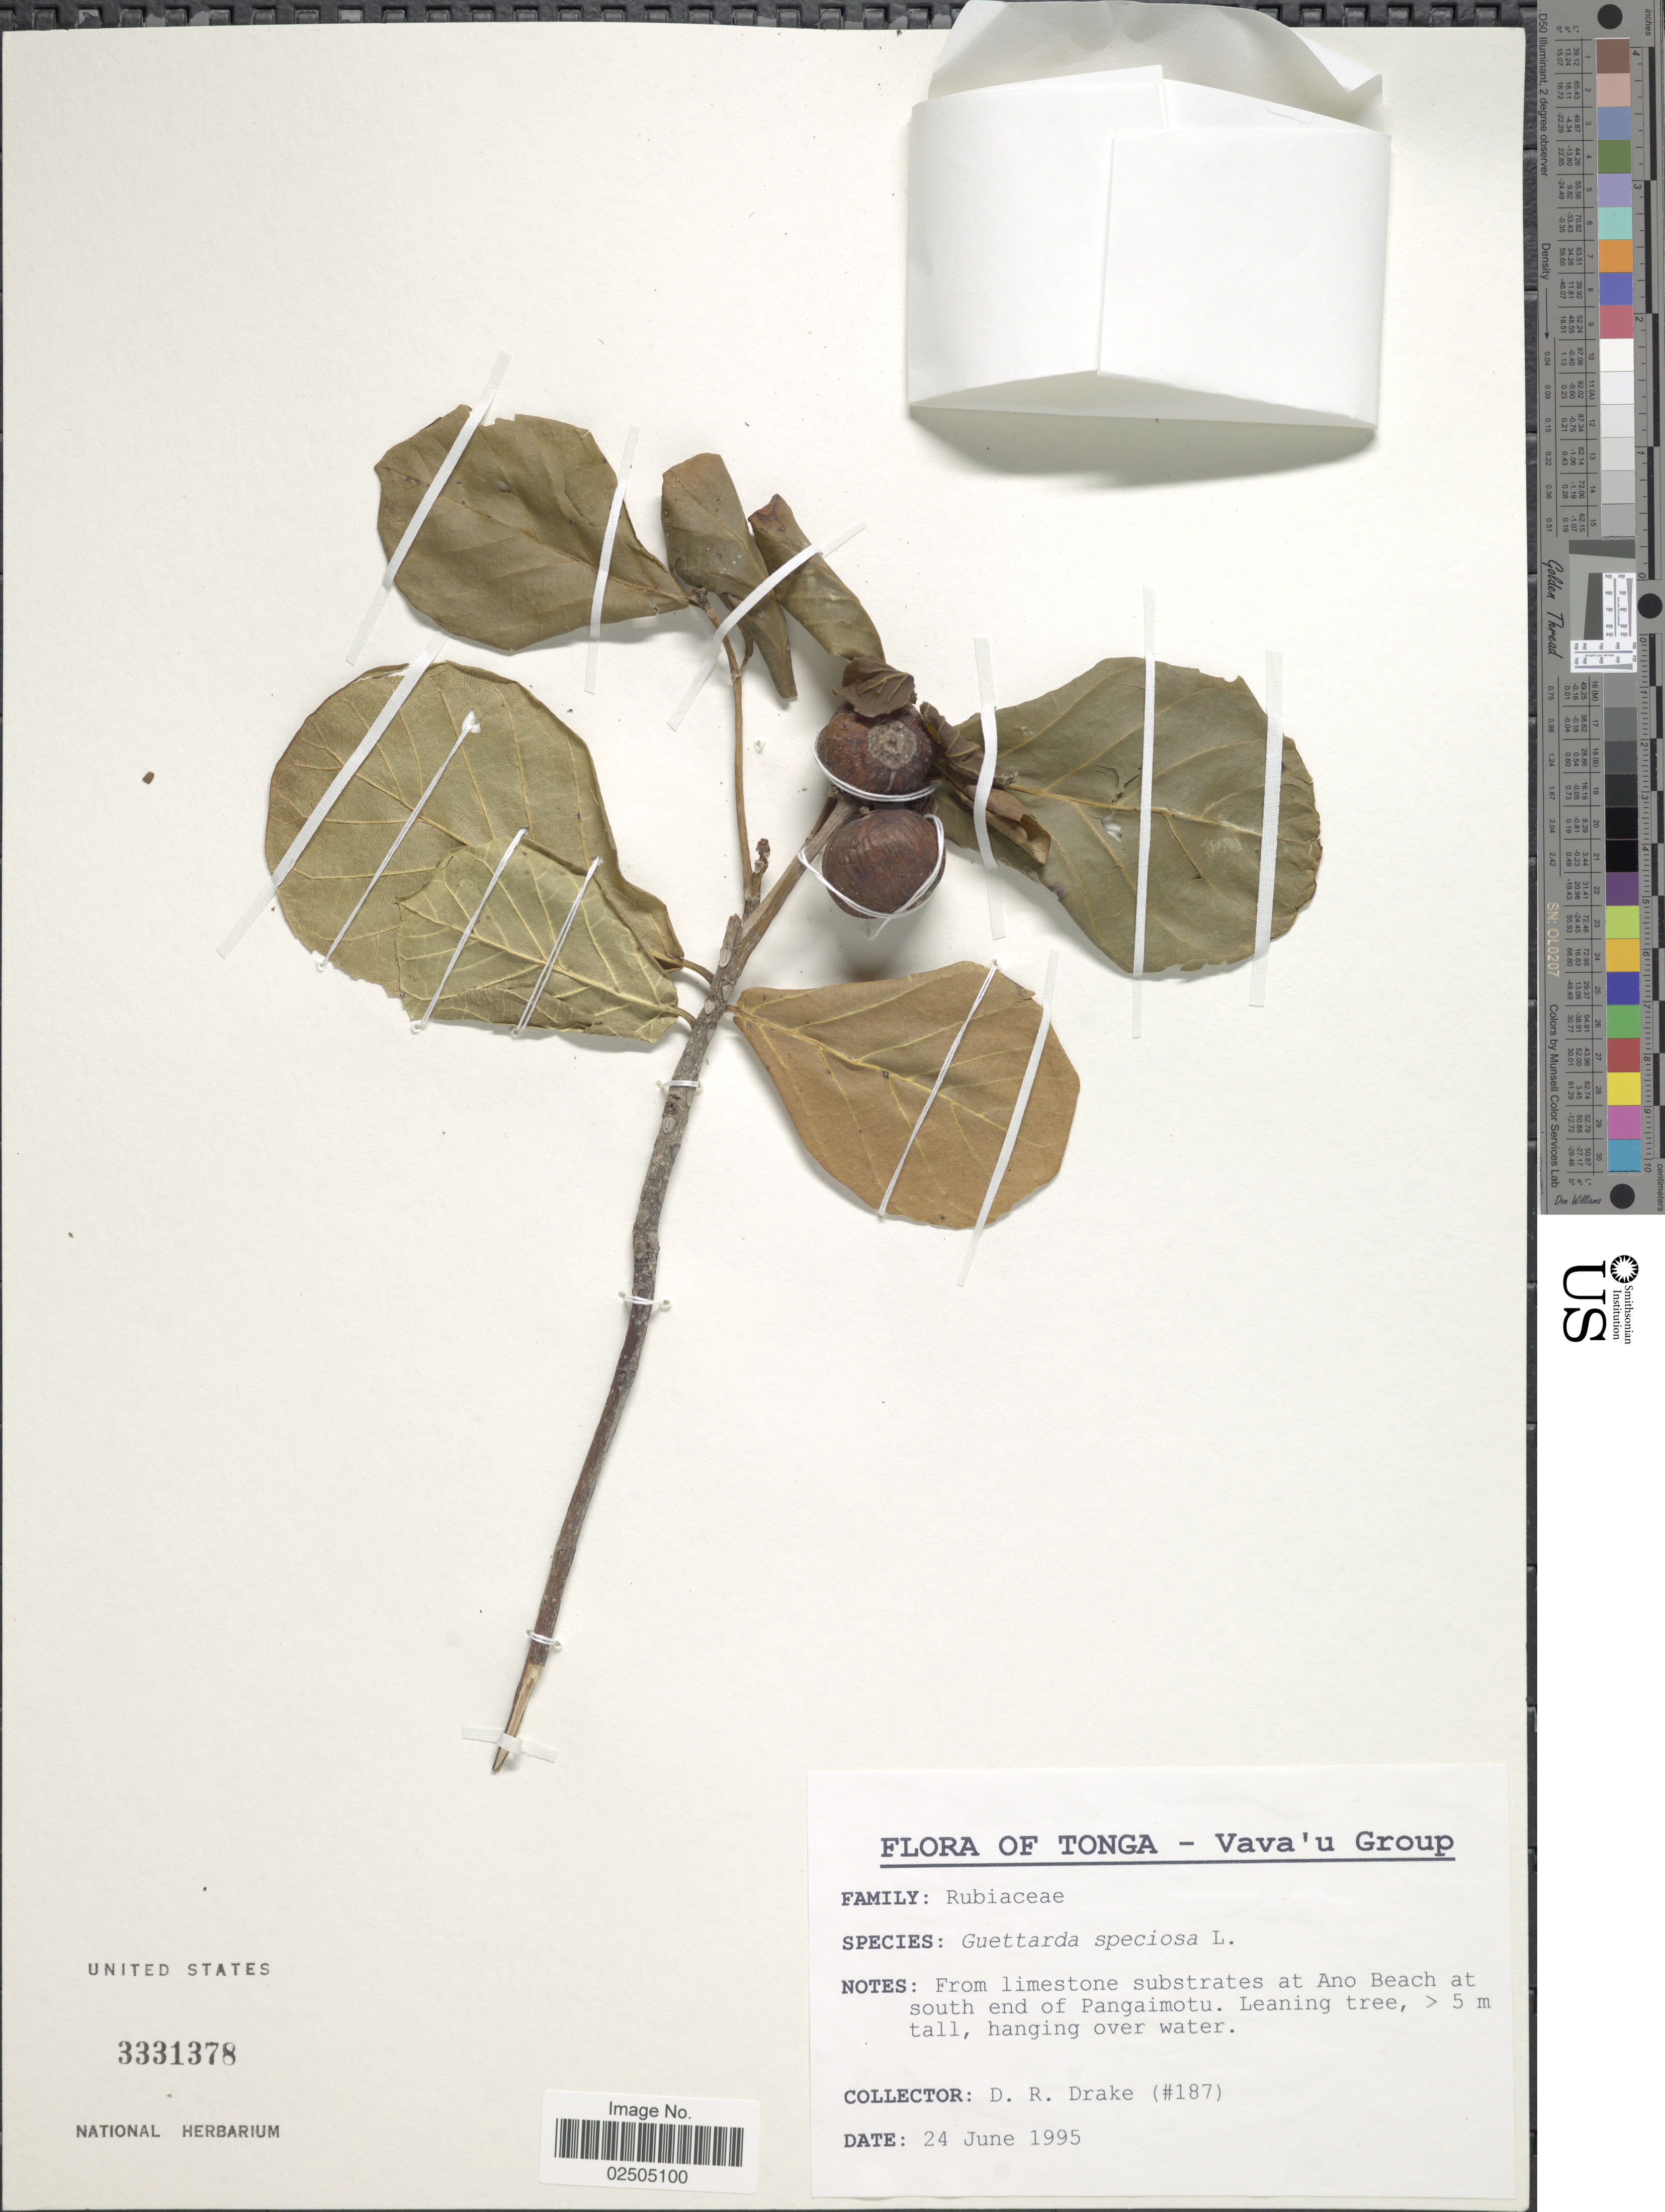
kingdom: Plantae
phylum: Tracheophyta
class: Magnoliopsida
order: Gentianales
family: Rubiaceae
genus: Guettarda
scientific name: Guettarda speciosa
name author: L.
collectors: D.R. Drake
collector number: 187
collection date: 1995-06-24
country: Tonga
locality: Vava'u Group, From limestone substrates at Ano Beach at south end of Pangaimotu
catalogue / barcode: US 3331378